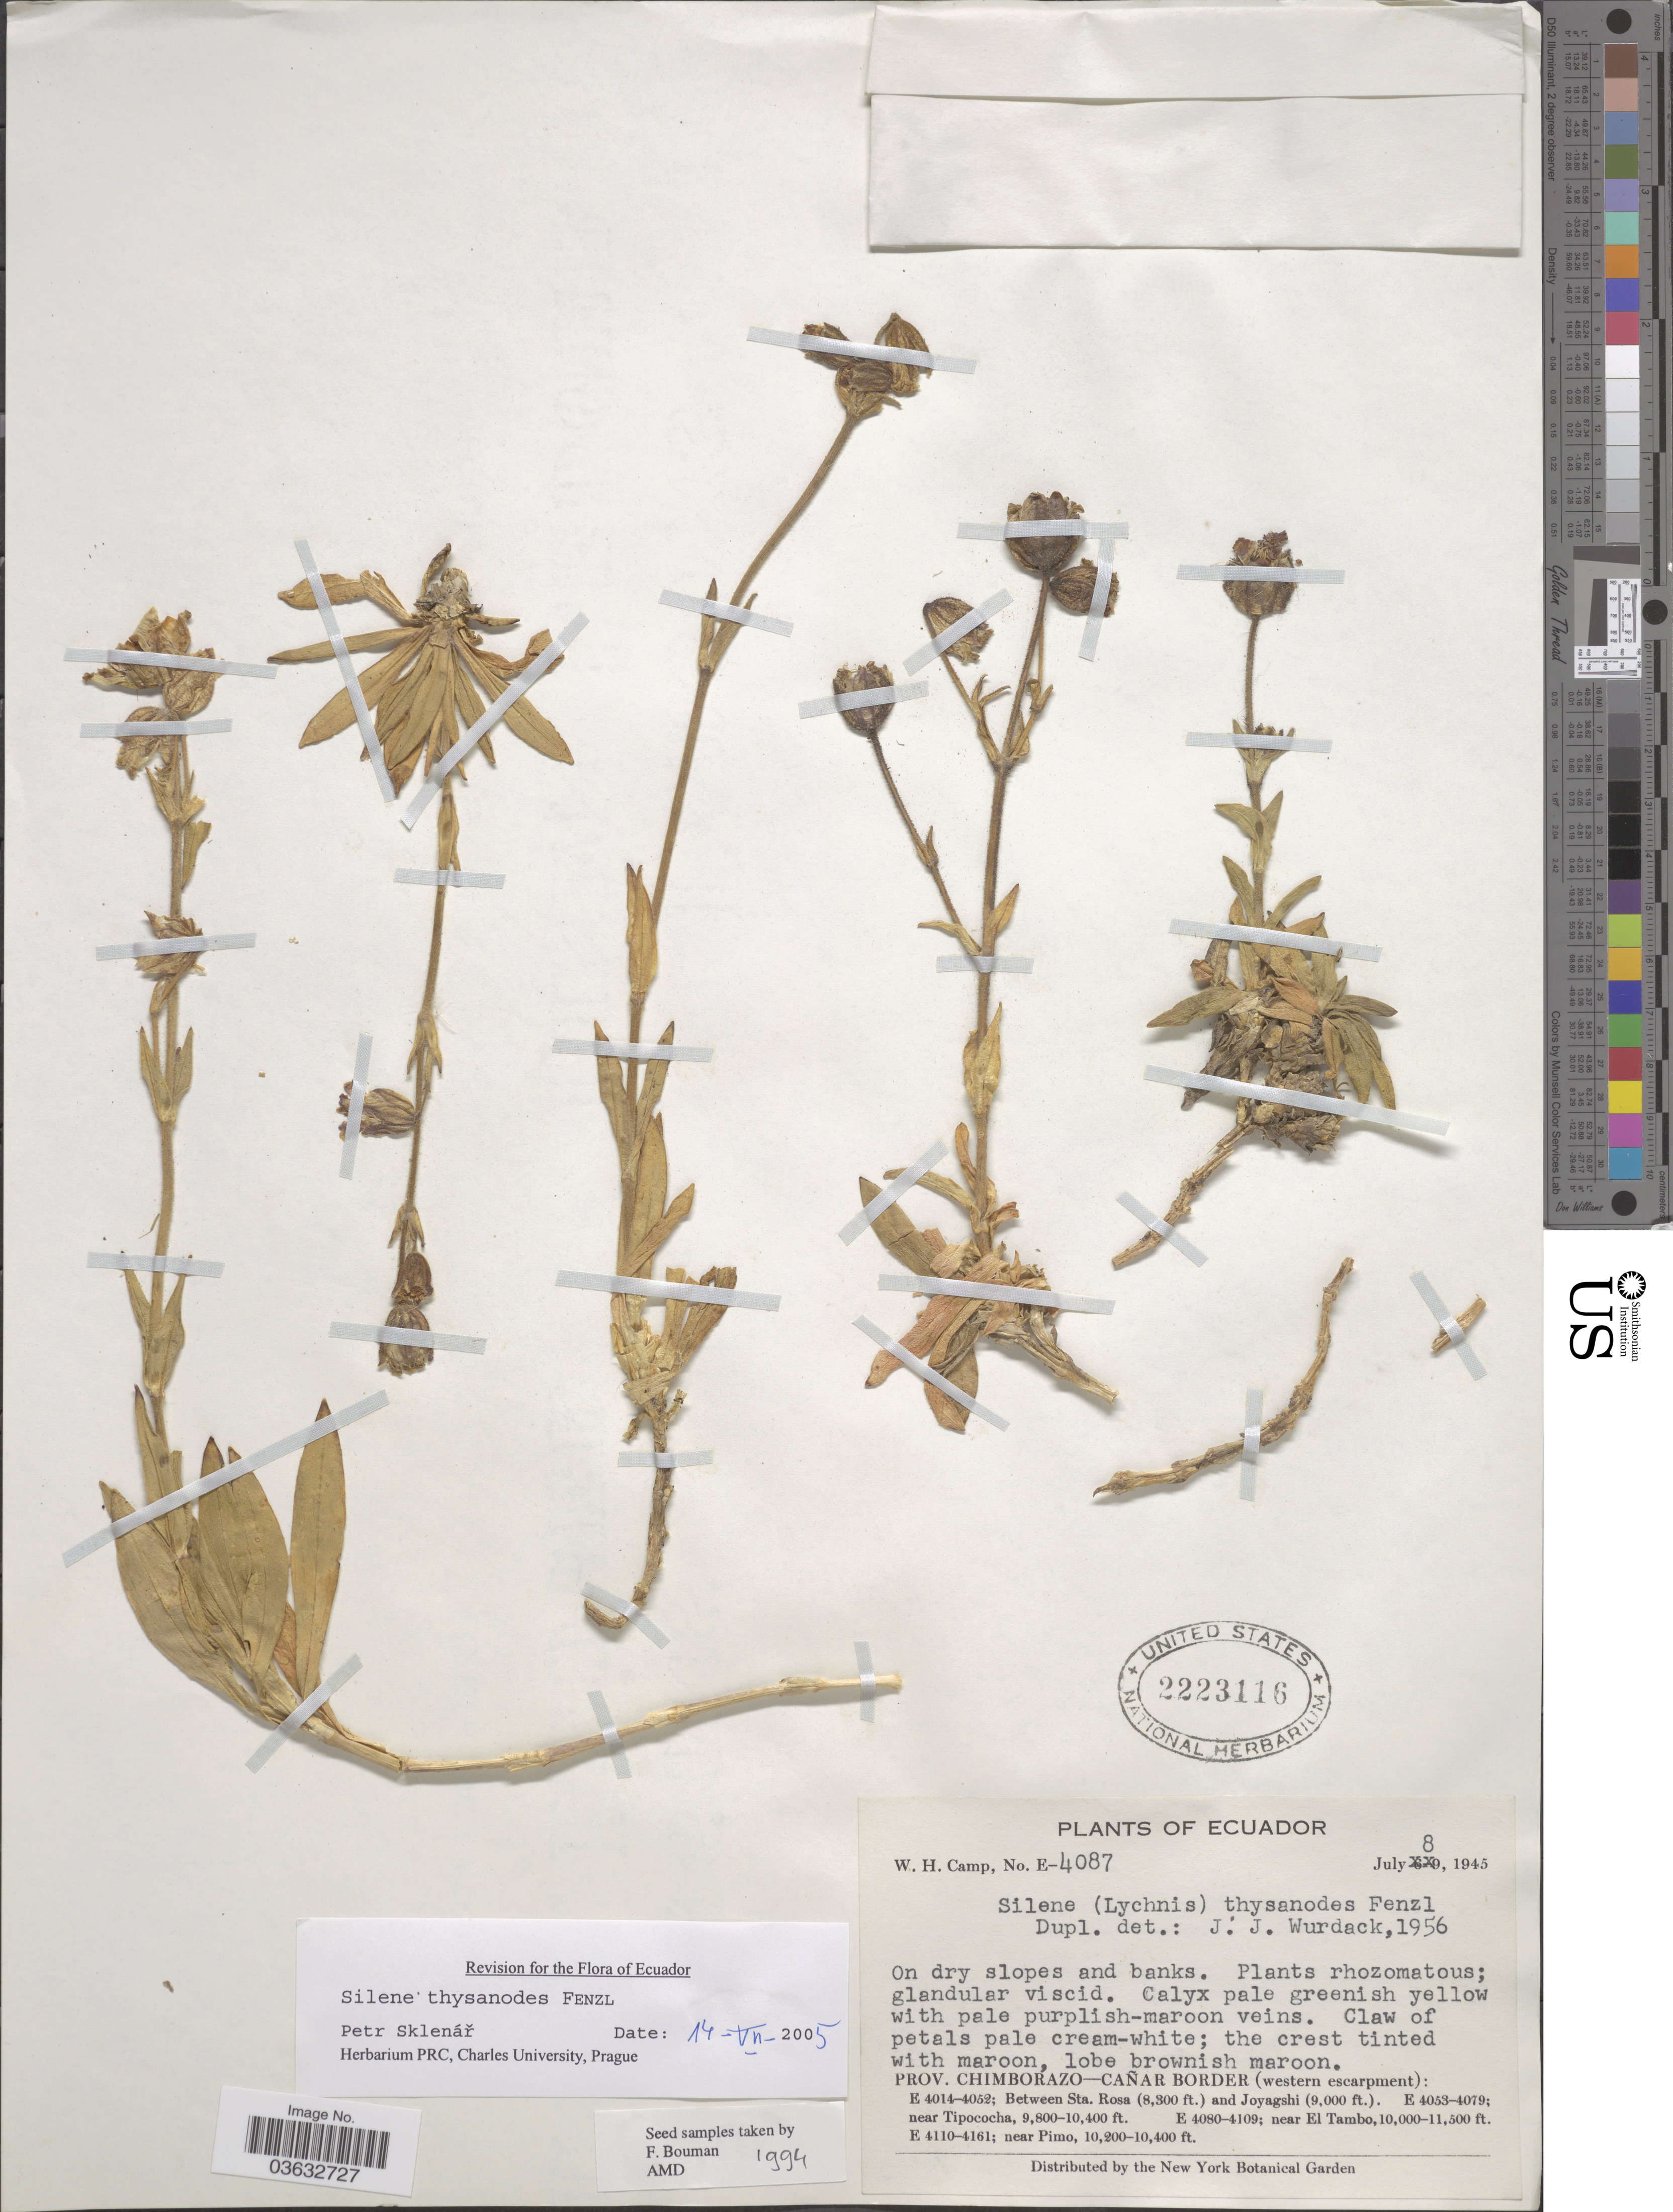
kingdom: Plantae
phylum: Tracheophyta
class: Magnoliopsida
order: Caryophyllales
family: Caryophyllaceae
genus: Silene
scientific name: Silene thysanodes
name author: Fenzl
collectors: W. H. Camp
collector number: E-4087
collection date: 1945-07-08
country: Ecuador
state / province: Chimborazo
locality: Cañar Border (western escarpment): near El Tambo.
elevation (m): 3048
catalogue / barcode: US 2223116